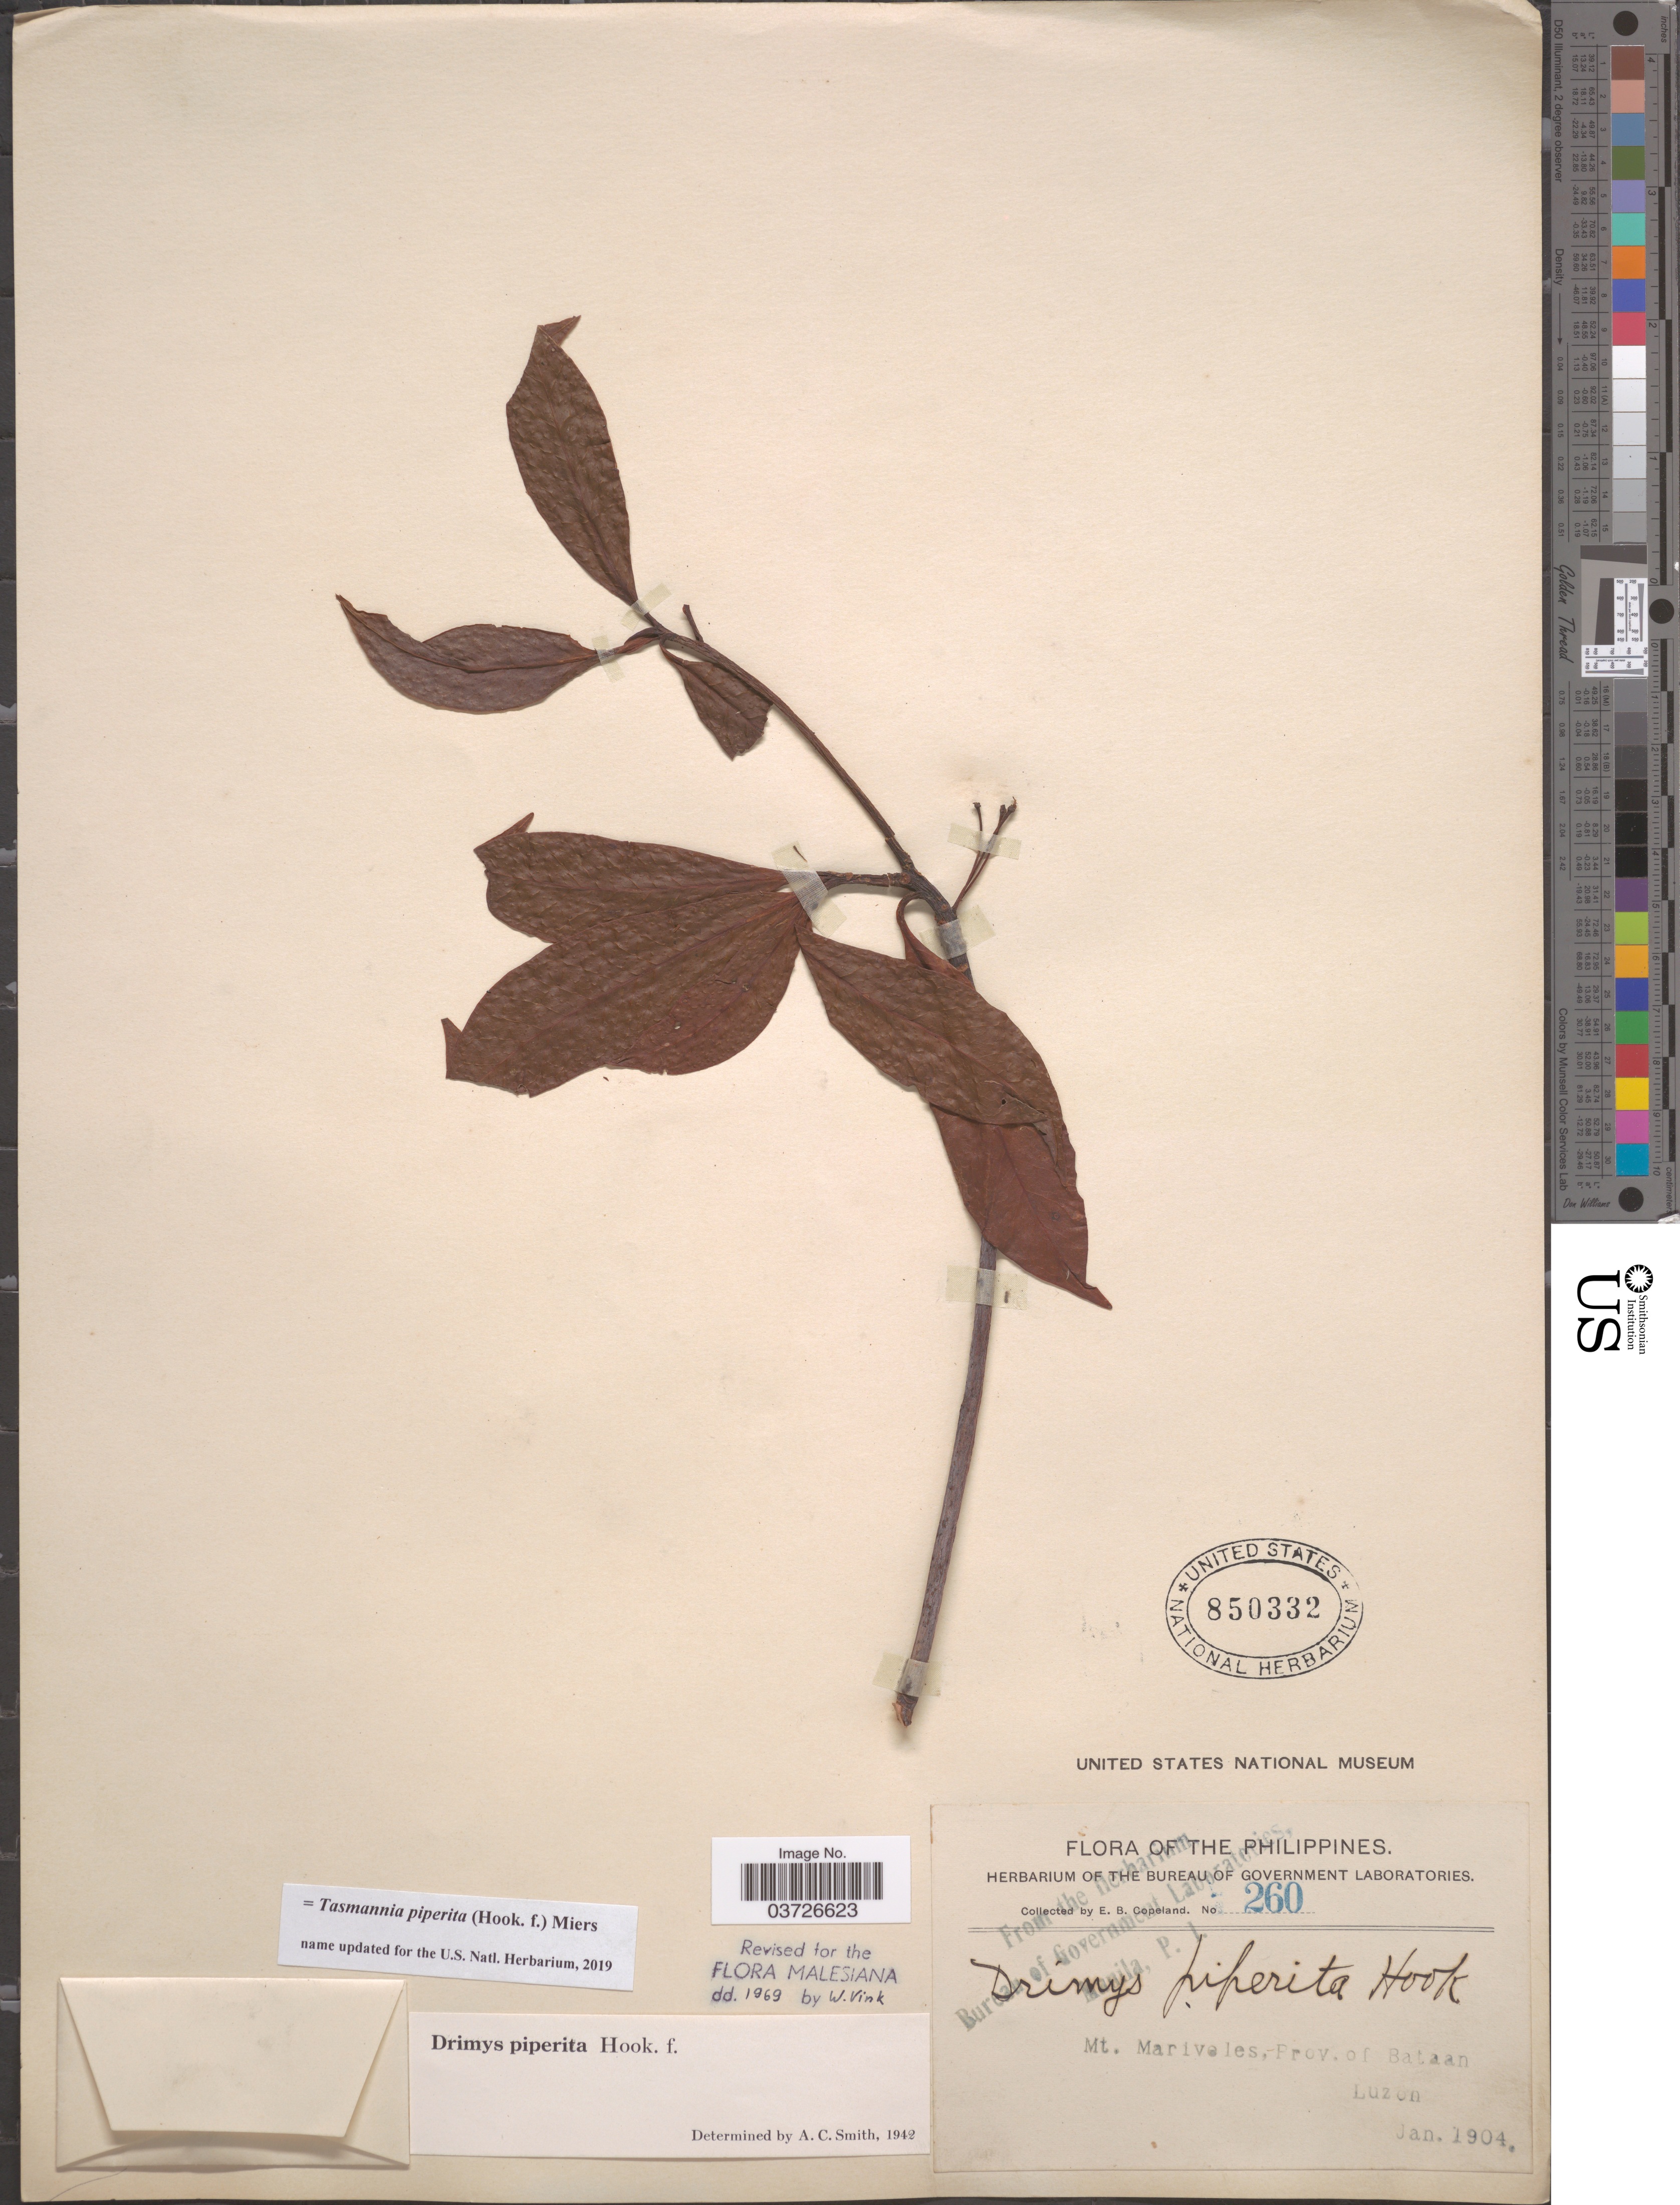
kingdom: Plantae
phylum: Tracheophyta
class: Magnoliopsida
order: Canellales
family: Winteraceae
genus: Tasmannia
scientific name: Tasmannia piperita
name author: (Hook. f.) Miers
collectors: E. B. Copeland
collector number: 260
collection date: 1904-01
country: Philippines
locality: Mt. Mariveles, Prov. of Bataan, Luzon.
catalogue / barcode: US 850332